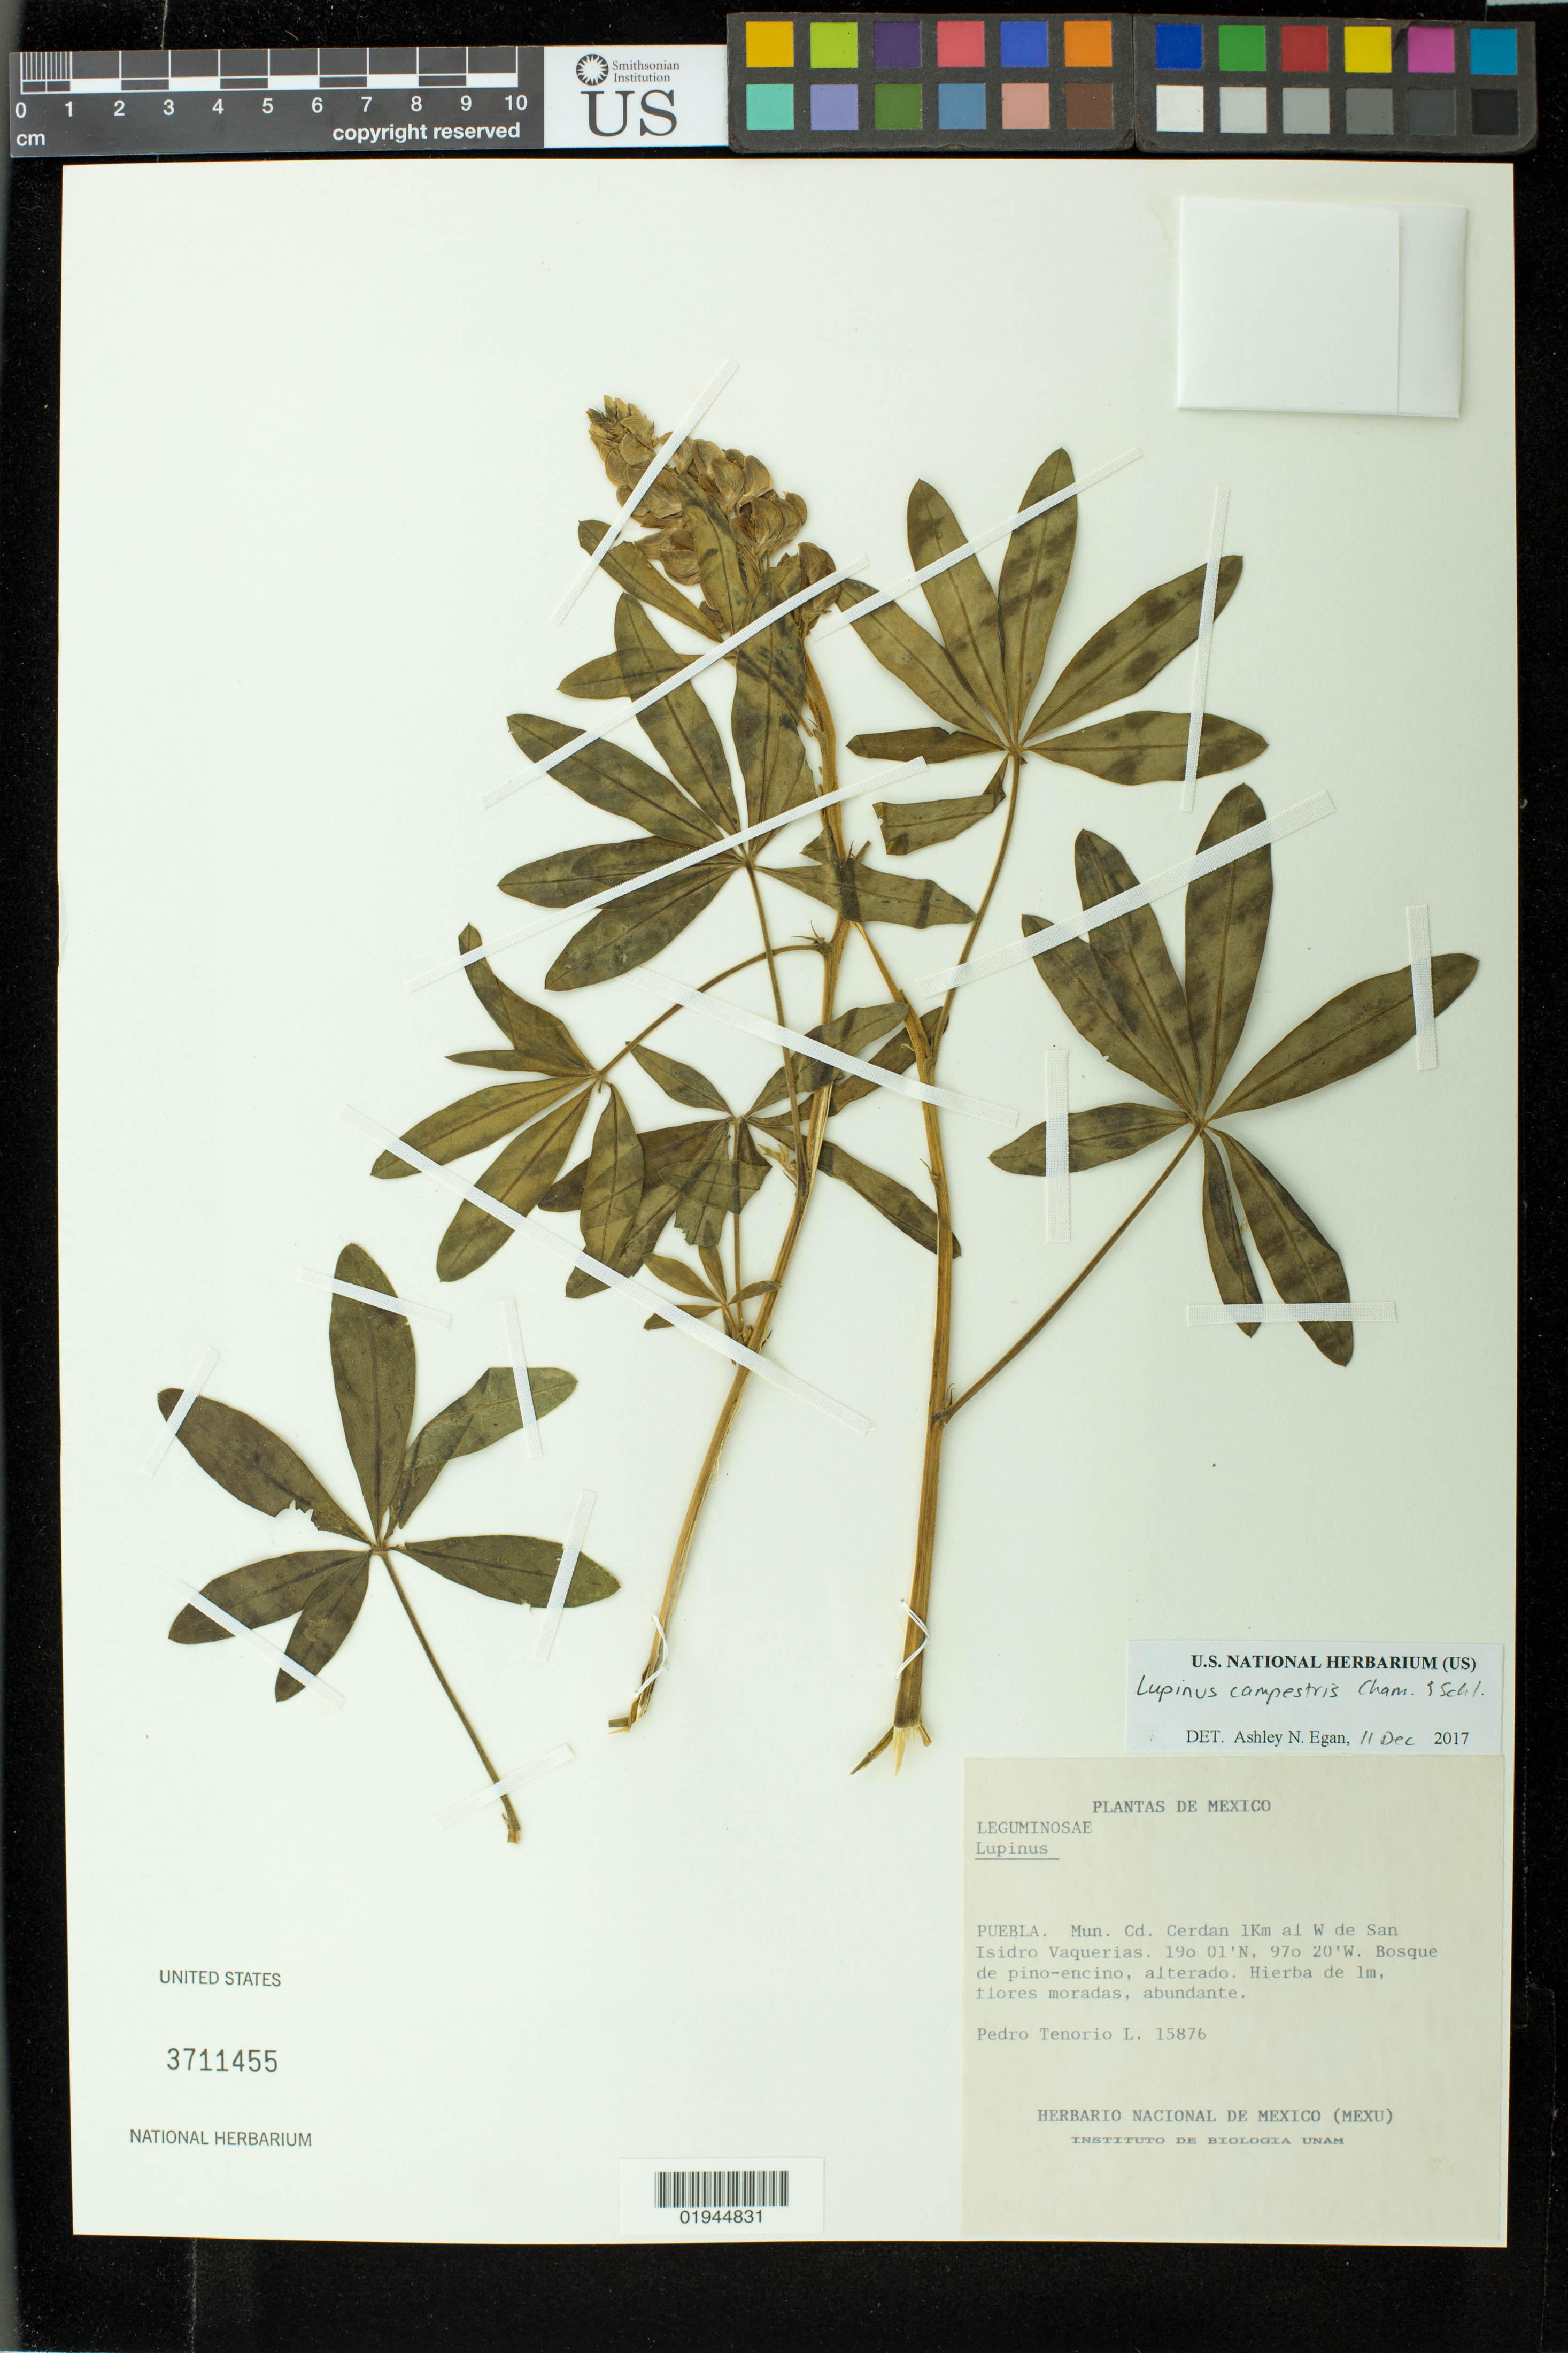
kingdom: Plantae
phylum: Tracheophyta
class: Magnoliopsida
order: Fabales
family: Fabaceae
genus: Lupinus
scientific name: Lupinus campestris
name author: Cham. & Schltdl.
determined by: Egan, Ashley N., (US), Smithsonian Institution - National Museum of Natural History (UNITED STATES)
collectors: P. Tenorio L.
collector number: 15876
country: Mexico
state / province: Puebla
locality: Cerdan 1km al W de San Isidro Vaquerias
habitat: bosque de pino-encino, alterado.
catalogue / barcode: US 3711455